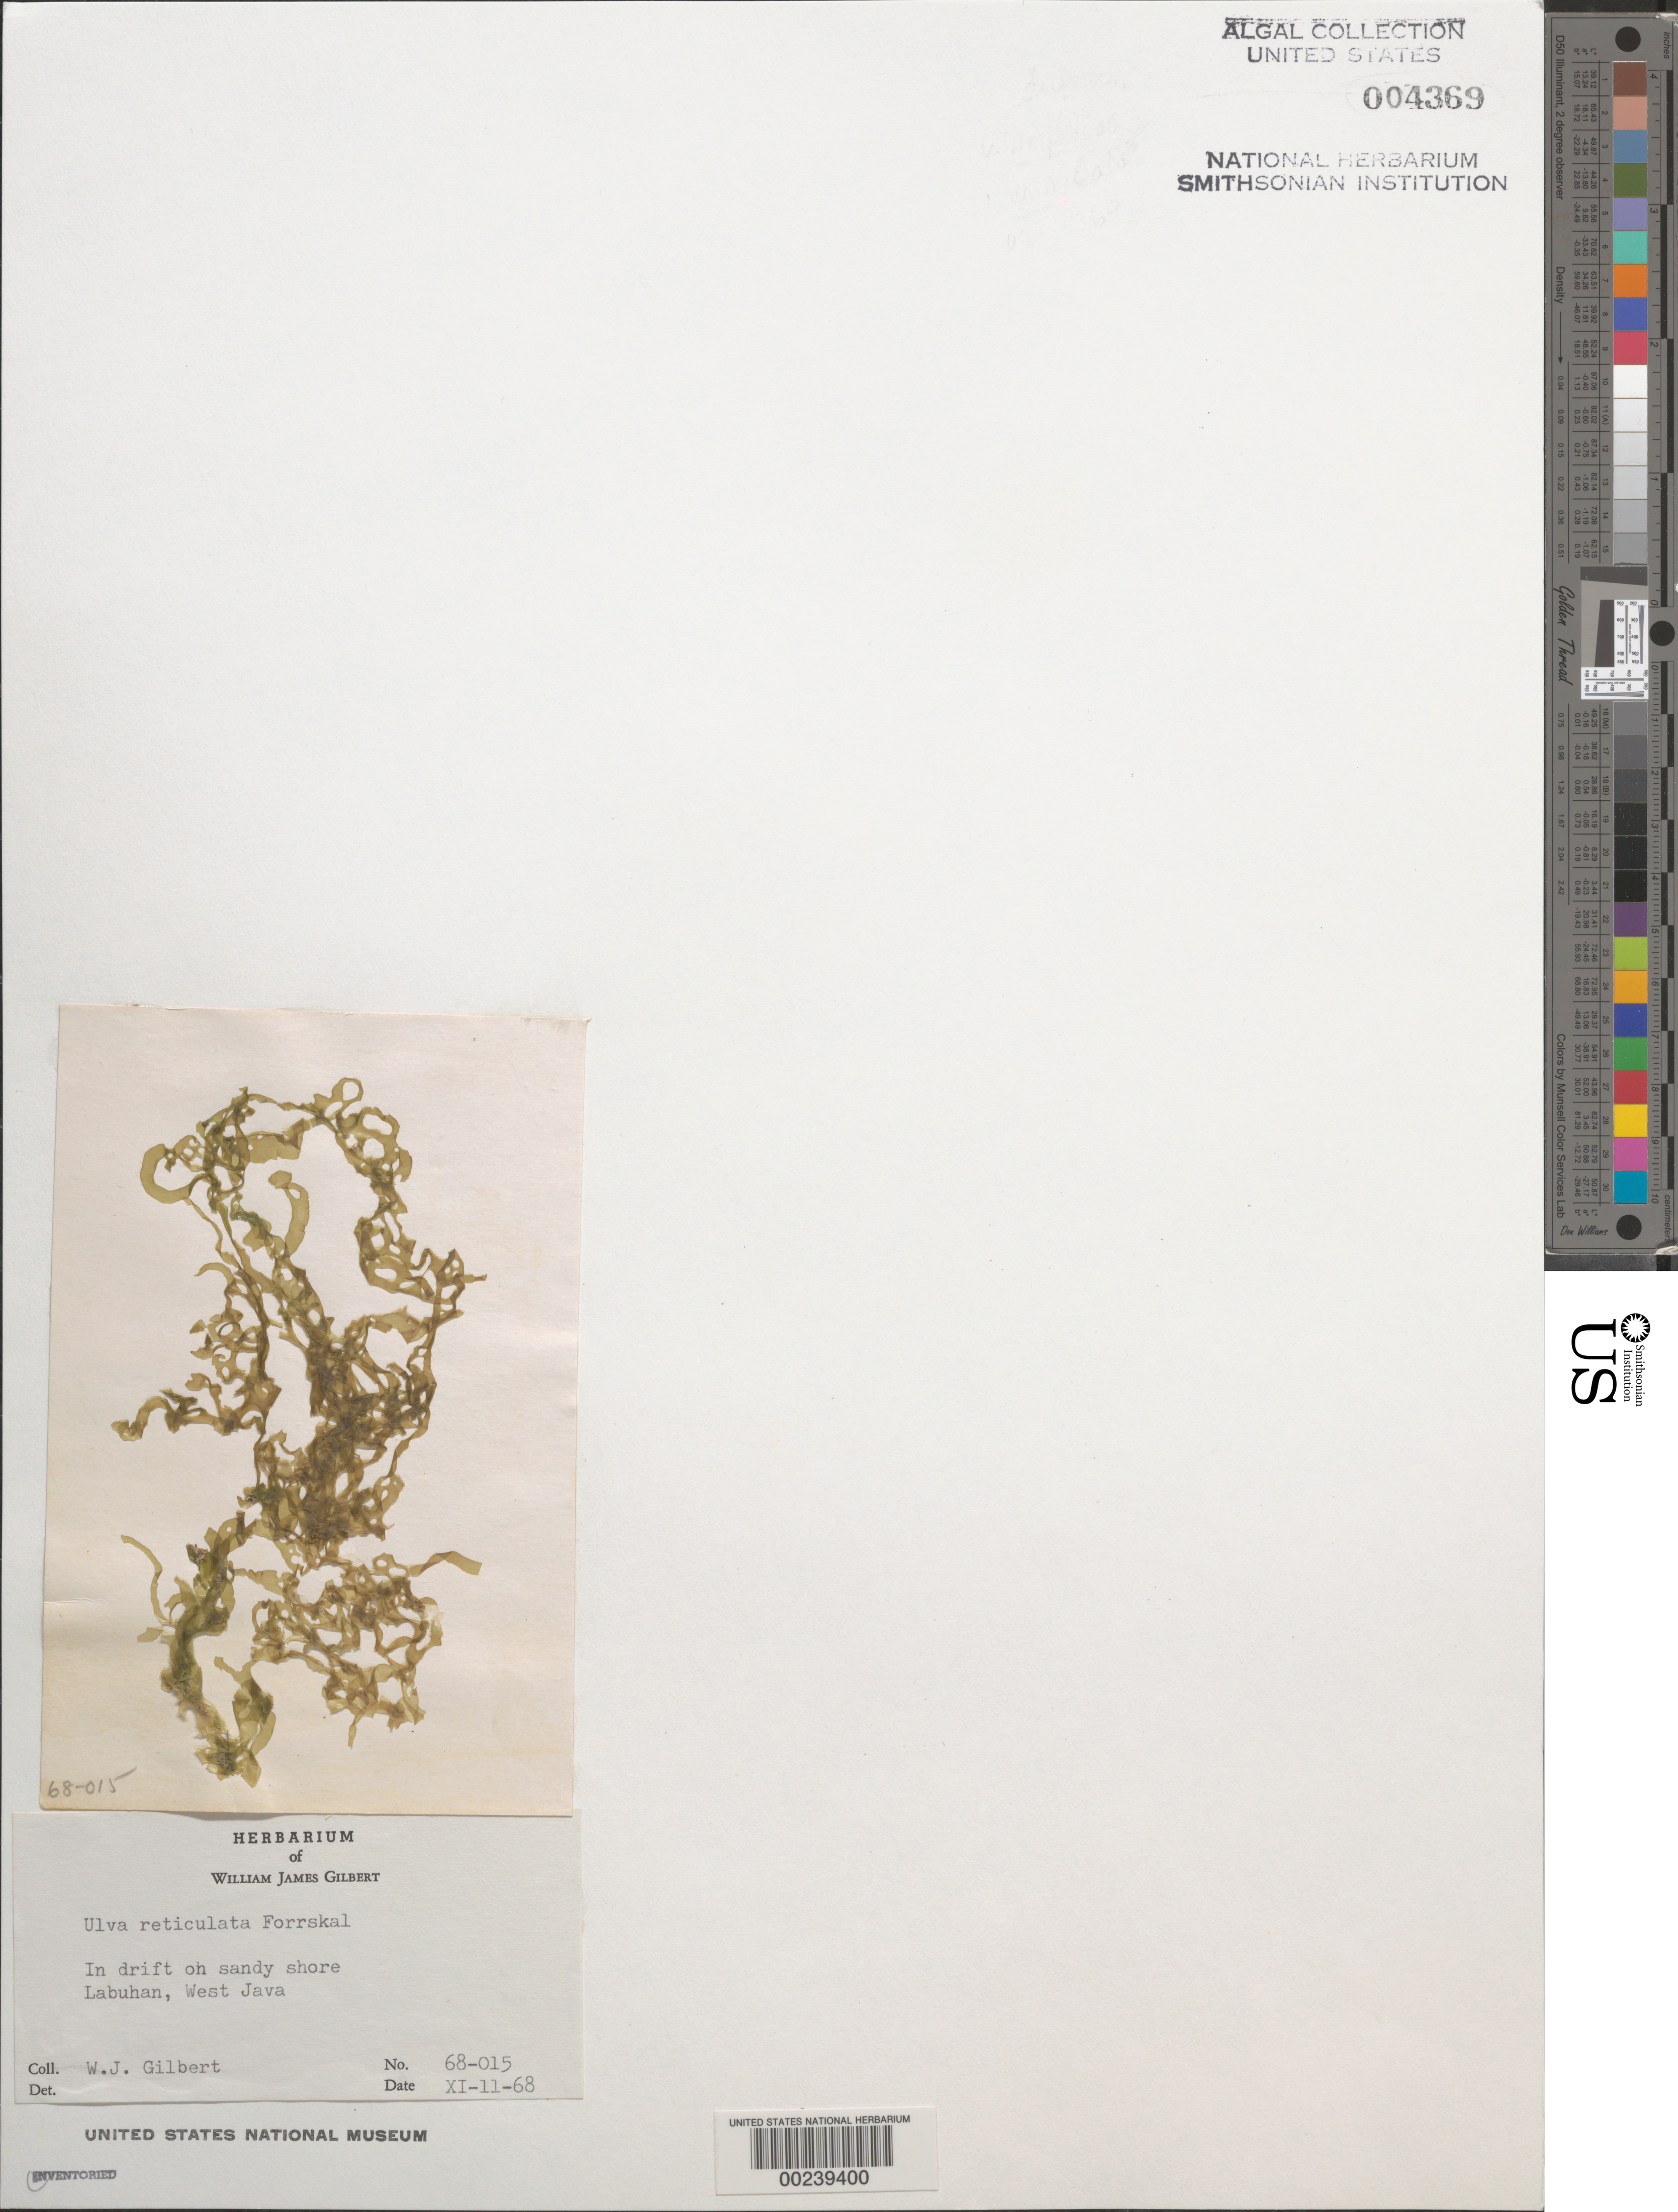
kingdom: Plantae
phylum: Chlorophyta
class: Ulvophyceae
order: Ulvales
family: Ulvaceae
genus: Ulva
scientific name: Ulva reticulata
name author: Forssk.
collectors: W. J. Gilbert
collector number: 68-015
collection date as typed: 11 Nov 1968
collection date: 1968-11-11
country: Indonesia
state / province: Java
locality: Labuhan, west java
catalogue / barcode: US 4369